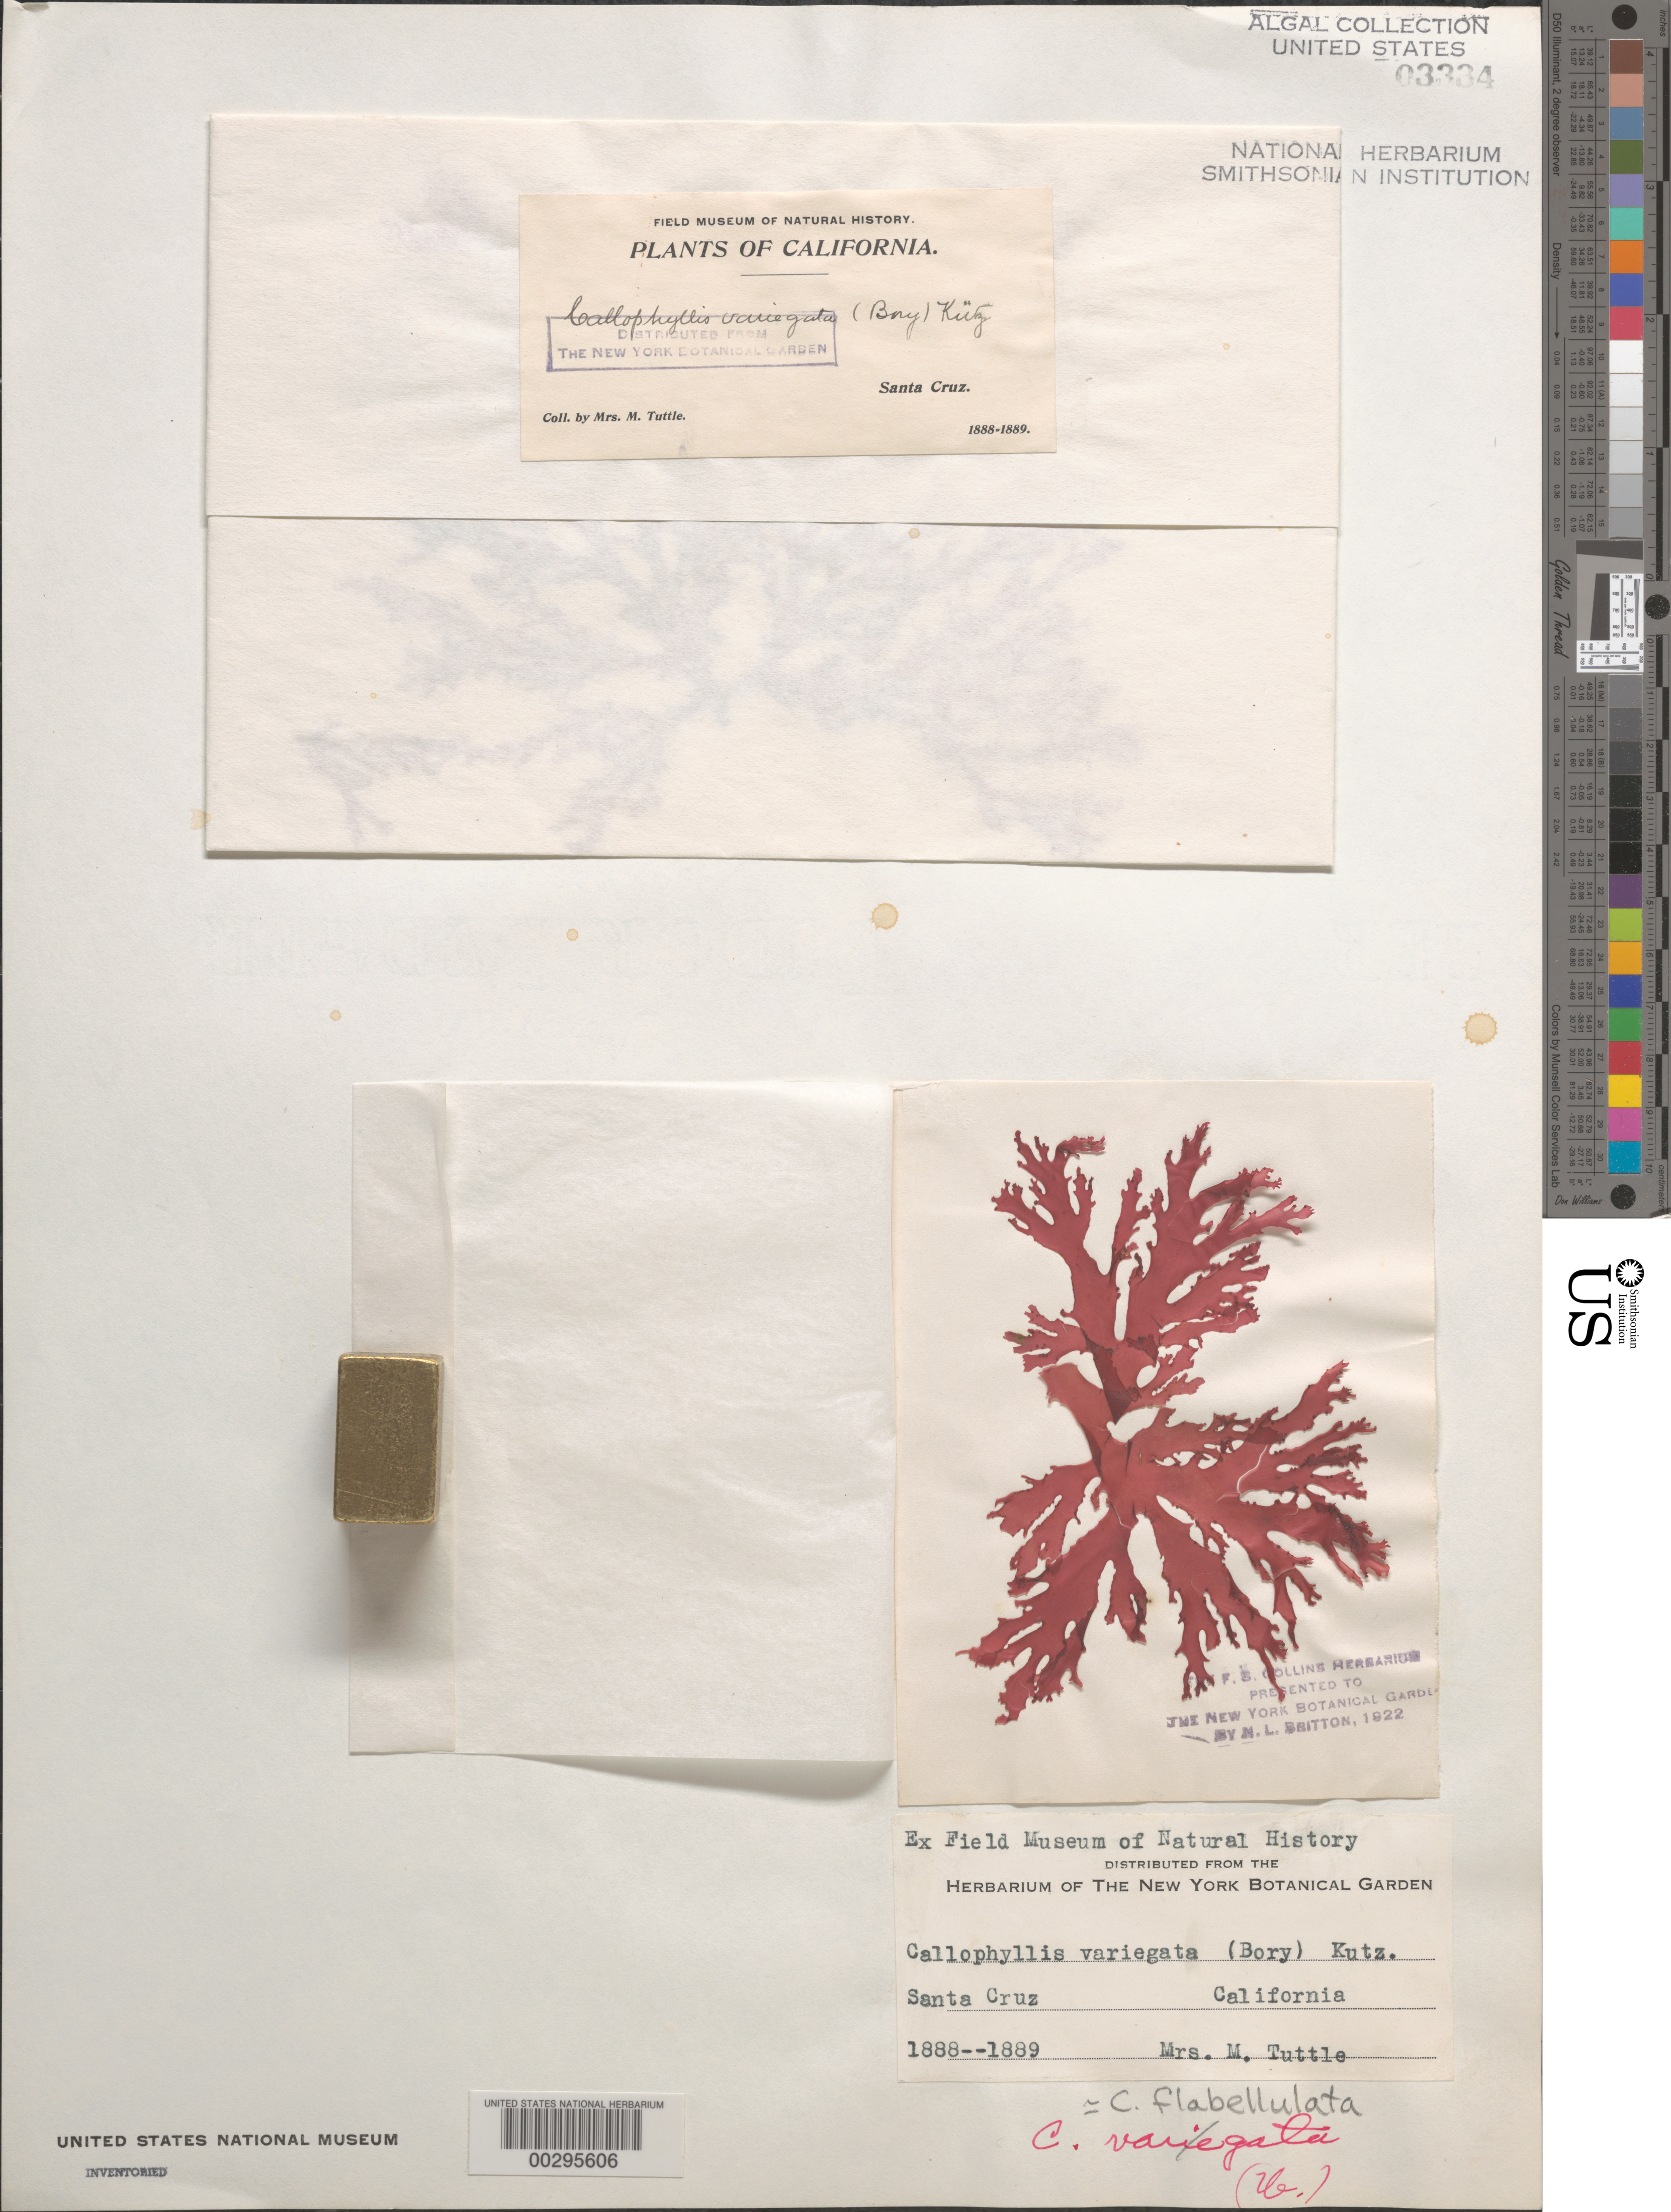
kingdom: Plantae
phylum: Rhodophyta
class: Florideophyceae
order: Gigartinales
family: Kallymeniaceae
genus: Callophyllis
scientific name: Callophyllis flabellulata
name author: Harv.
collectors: M. Tuttle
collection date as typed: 1888 TO -- --- 1889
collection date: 1888/1889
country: United States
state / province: California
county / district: Santa Cruz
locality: Santa Cruz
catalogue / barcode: US 3334